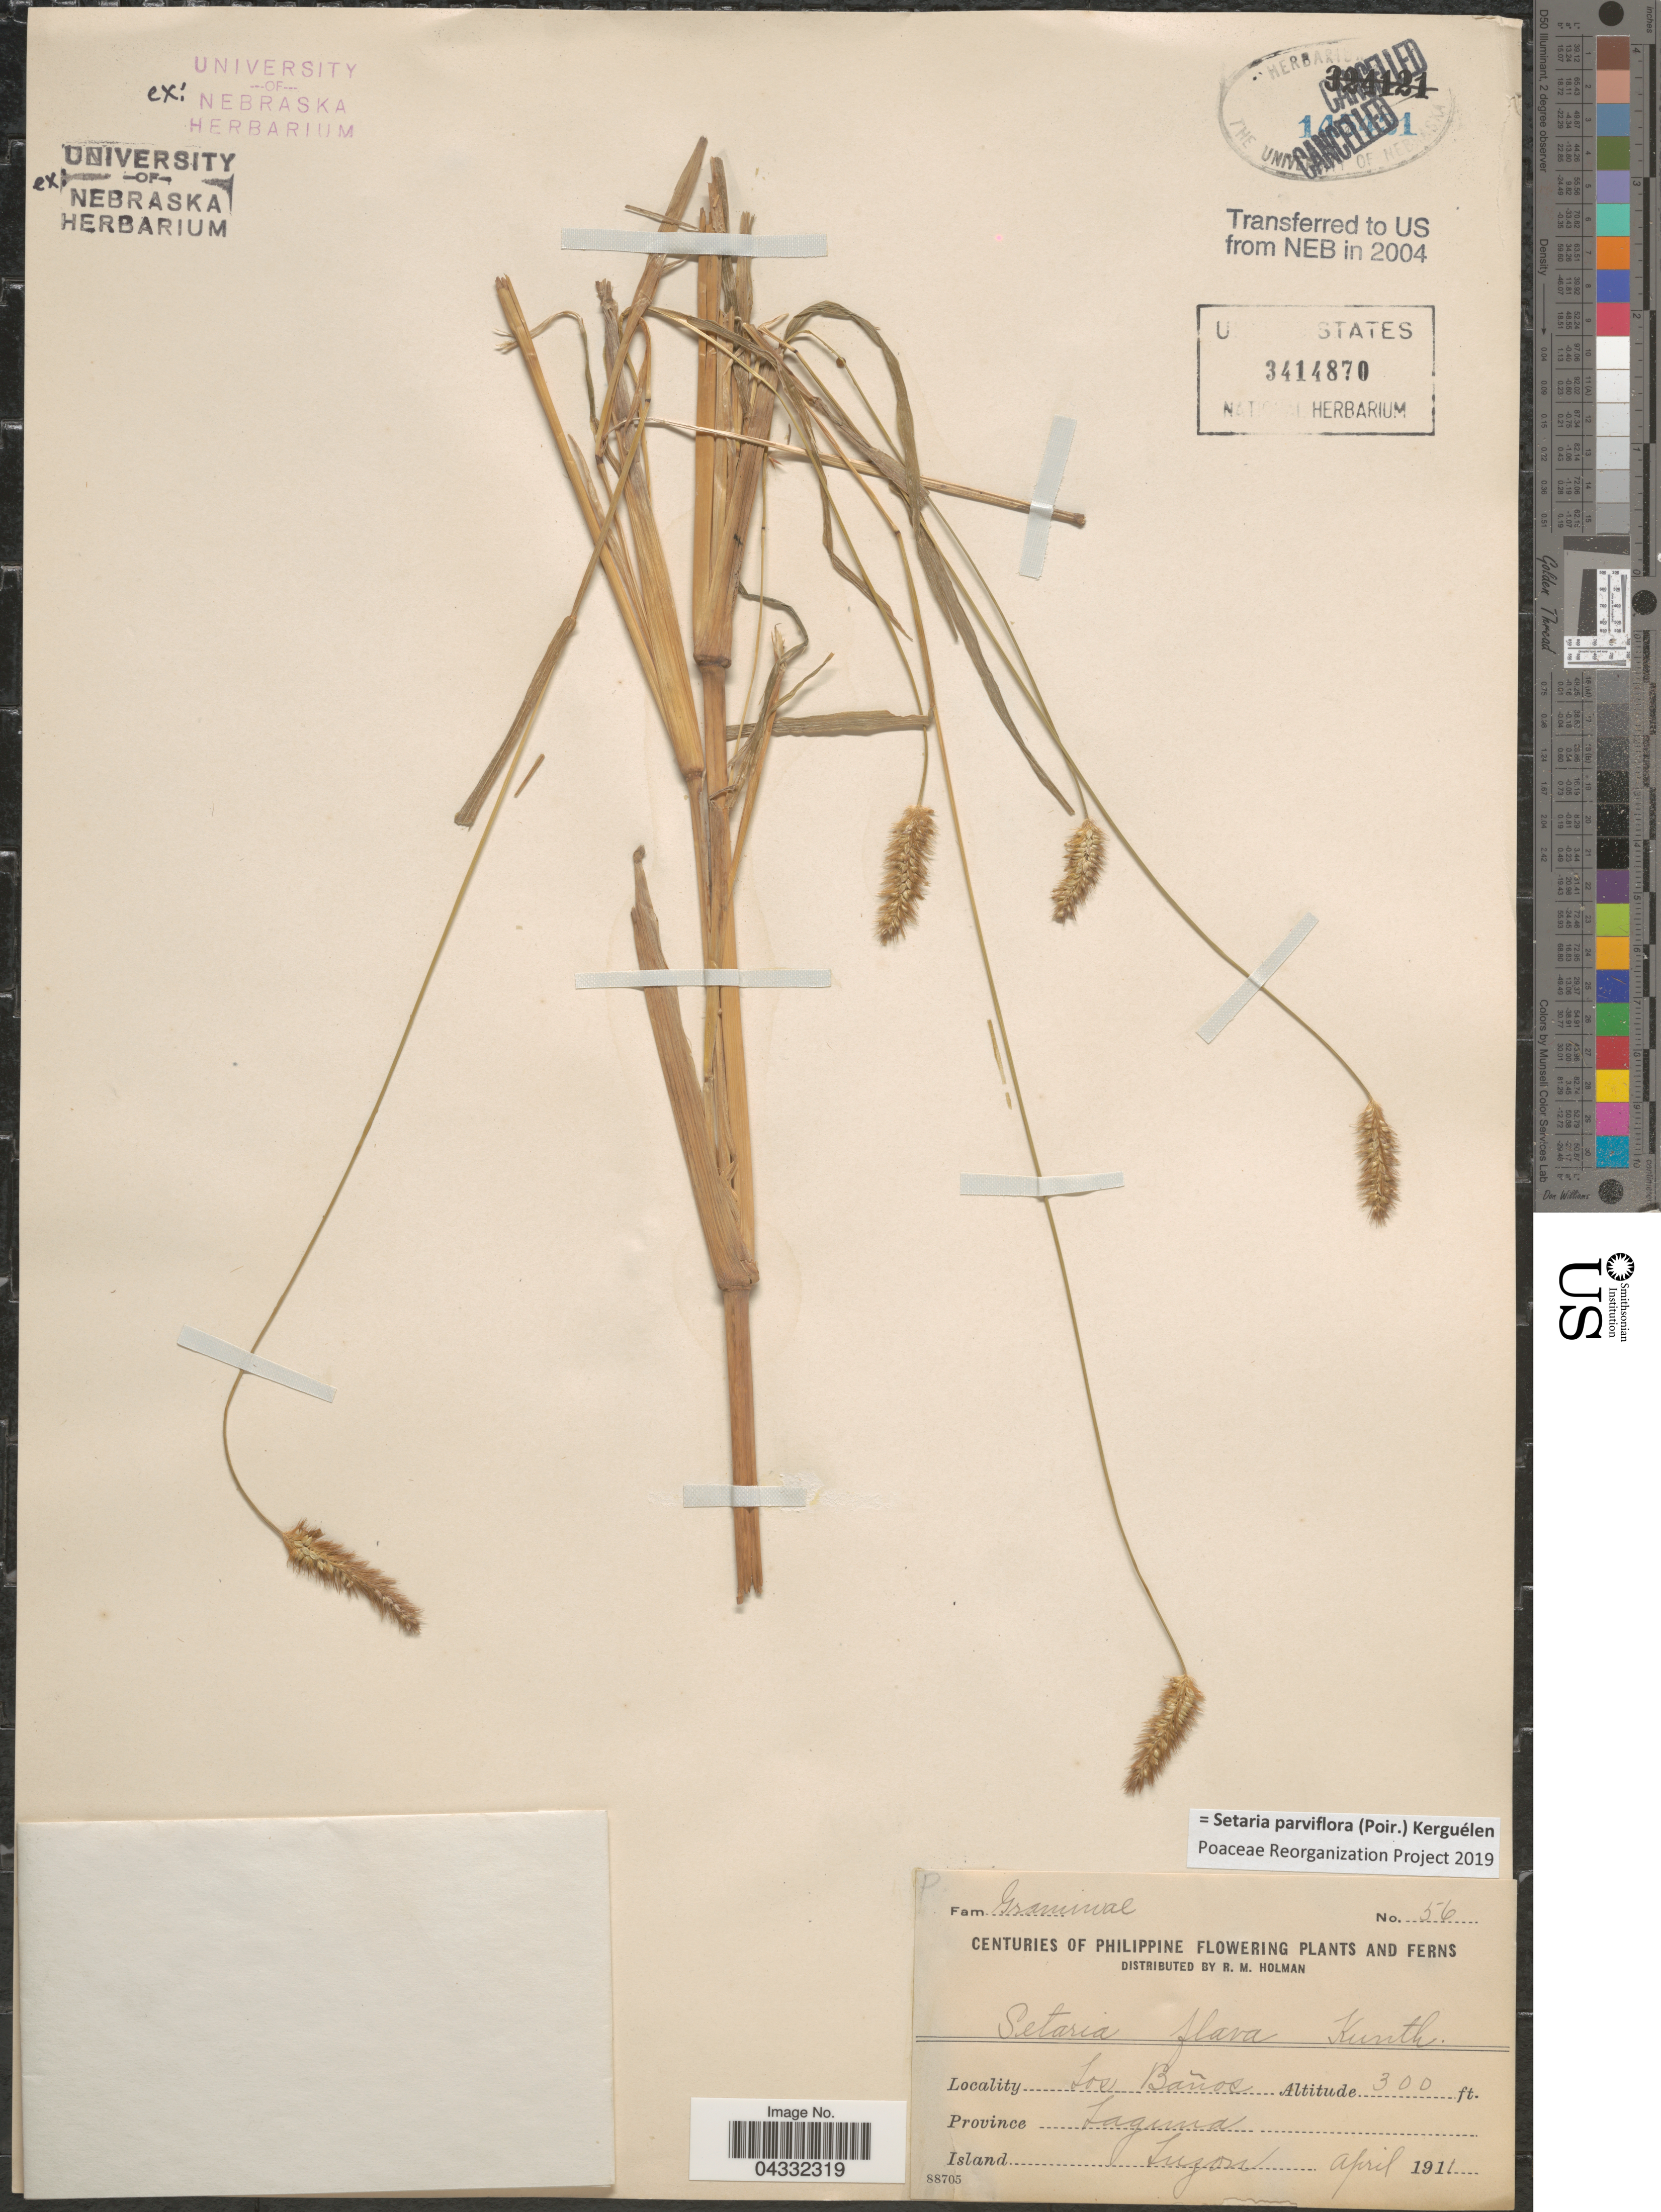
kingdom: Plantae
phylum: Tracheophyta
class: Liliopsida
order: Poales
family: Poaceae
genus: Setaria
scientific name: Setaria parviflora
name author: (Poir.) Kerguélen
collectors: R. Holman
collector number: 56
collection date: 1911-04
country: Philippines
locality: Los Baños. Province Laguna. Island Luzon.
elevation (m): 91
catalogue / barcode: US 3414870